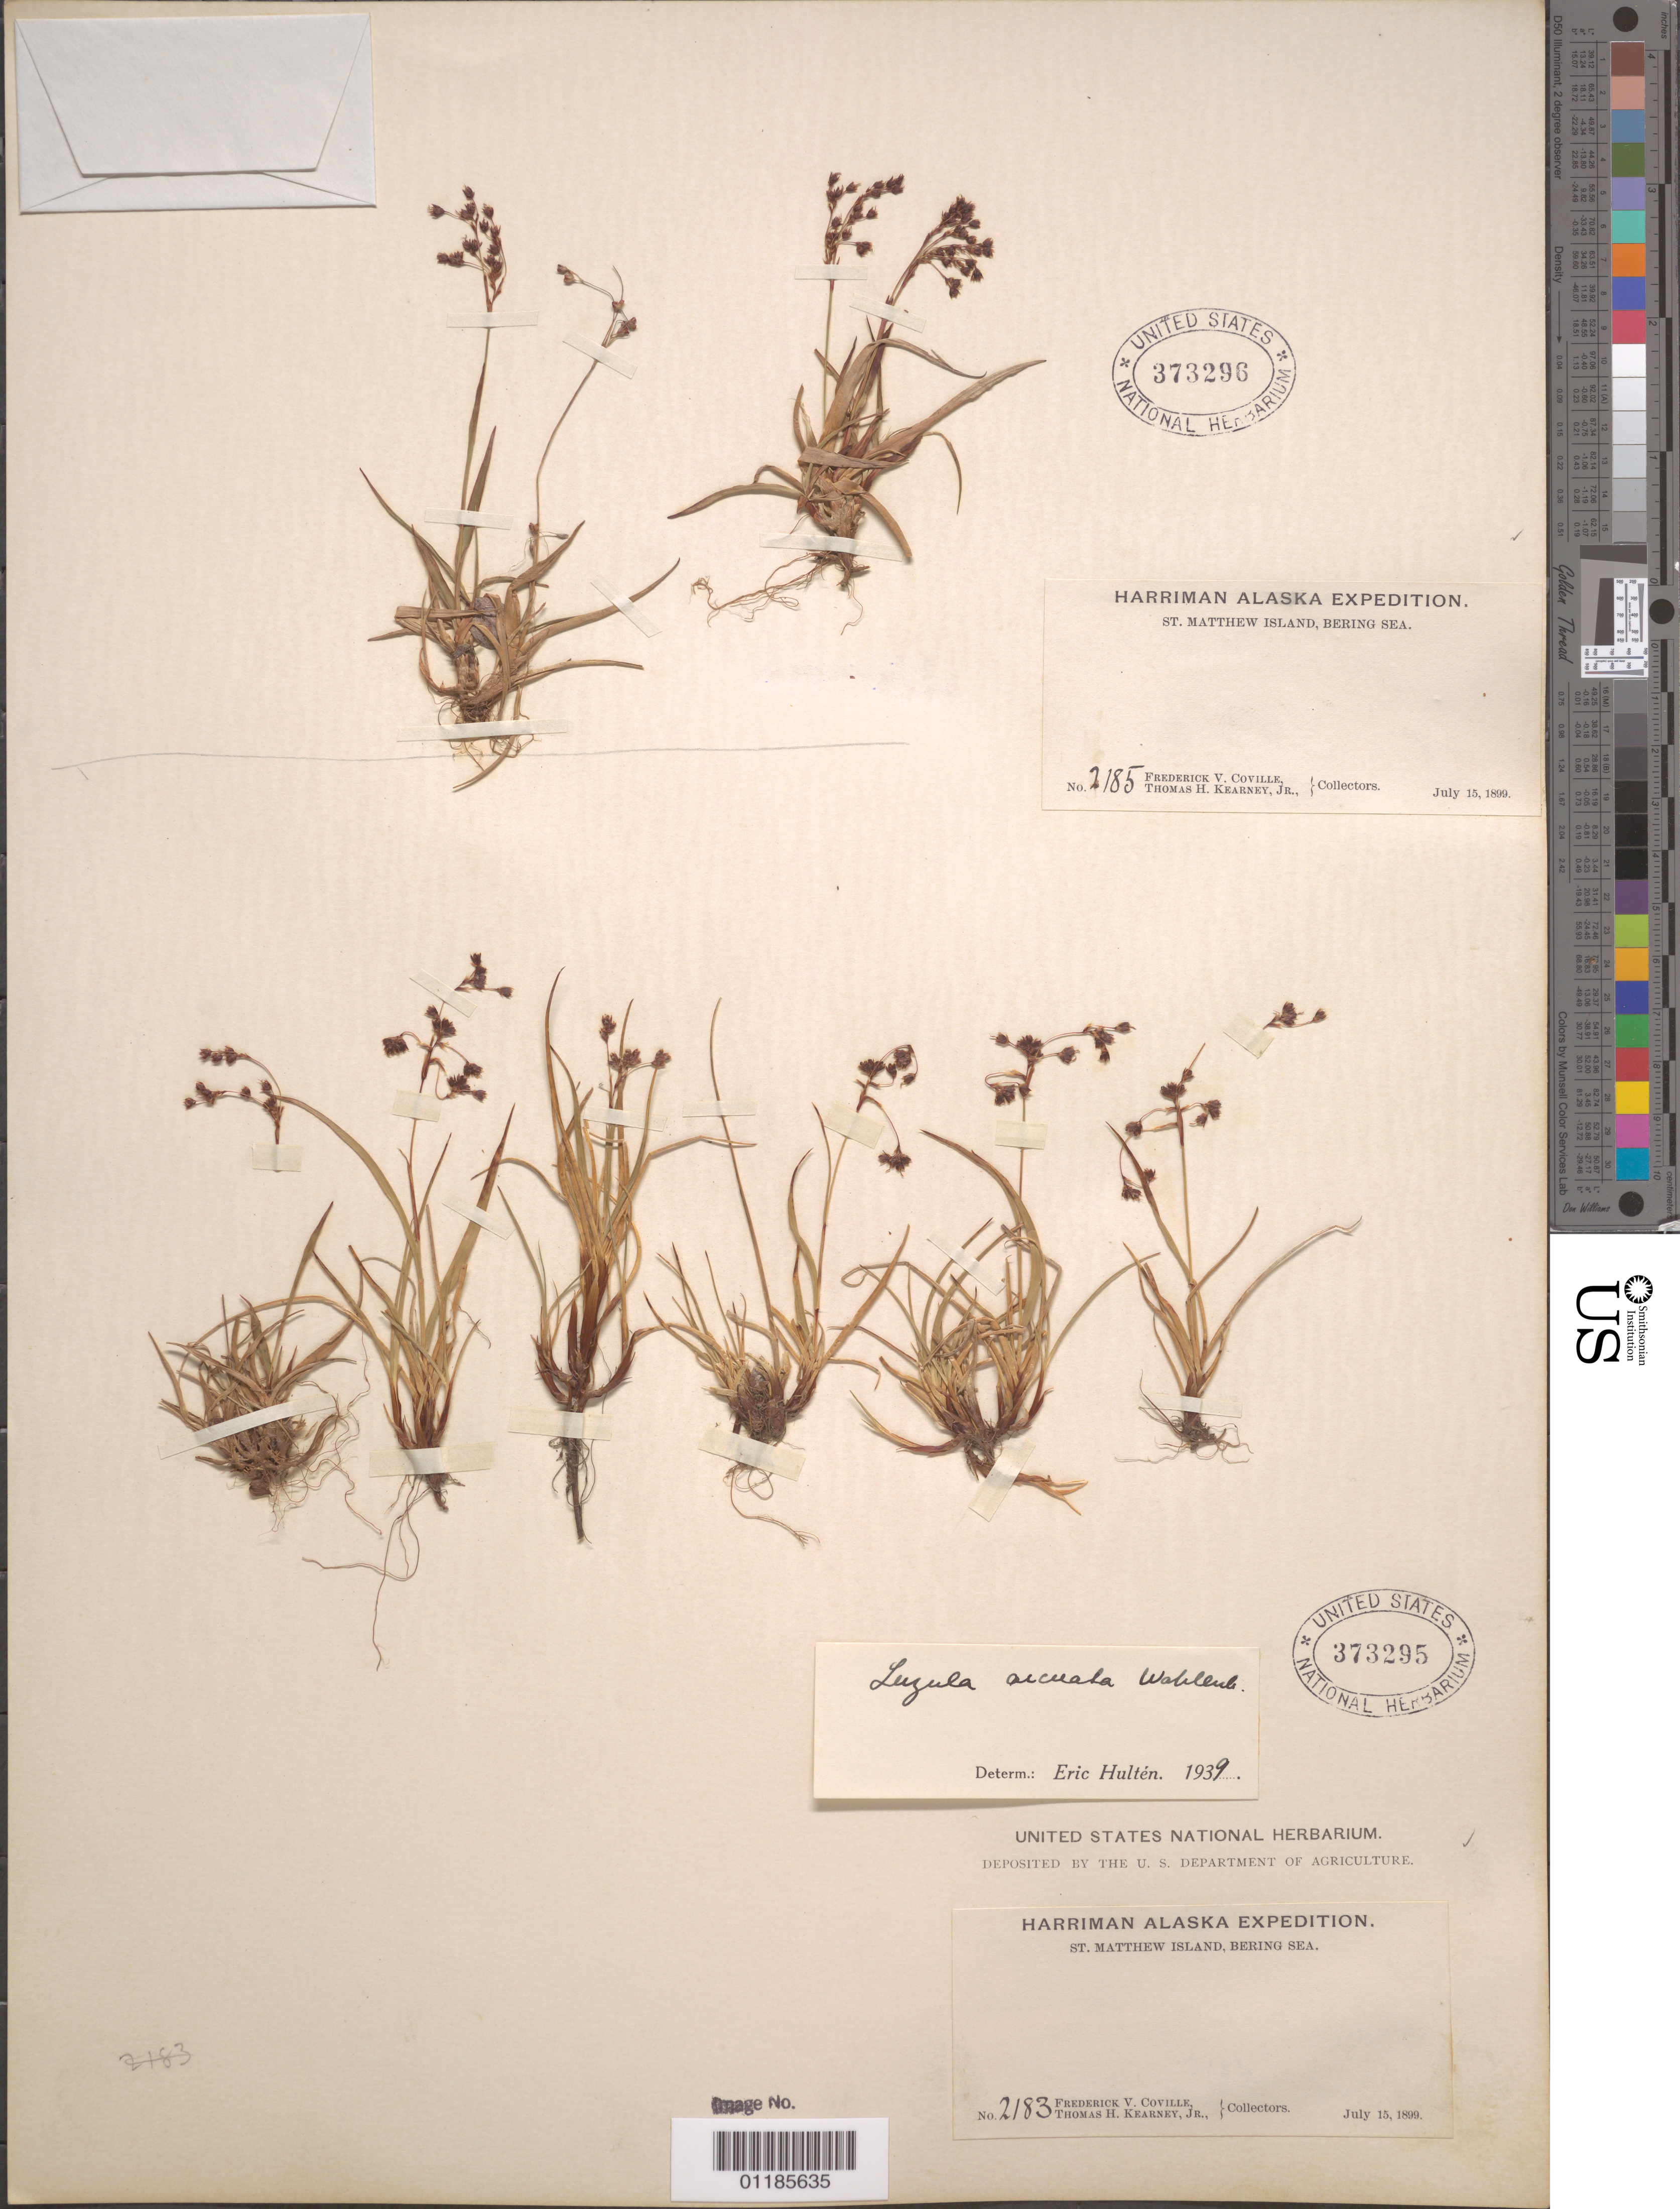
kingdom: Plantae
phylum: Tracheophyta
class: Liliopsida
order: Poales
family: Juncaceae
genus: Luzula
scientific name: Luzula arcuata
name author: (Wahlenb.) Sw.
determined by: Hultén, [O.] Eric G.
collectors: F. V. Coville & T. H. Kearney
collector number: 2183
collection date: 1899-07-15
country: United States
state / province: Alaska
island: St. Matthew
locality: St Matthew Island, Bering Sea.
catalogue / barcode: US 373295